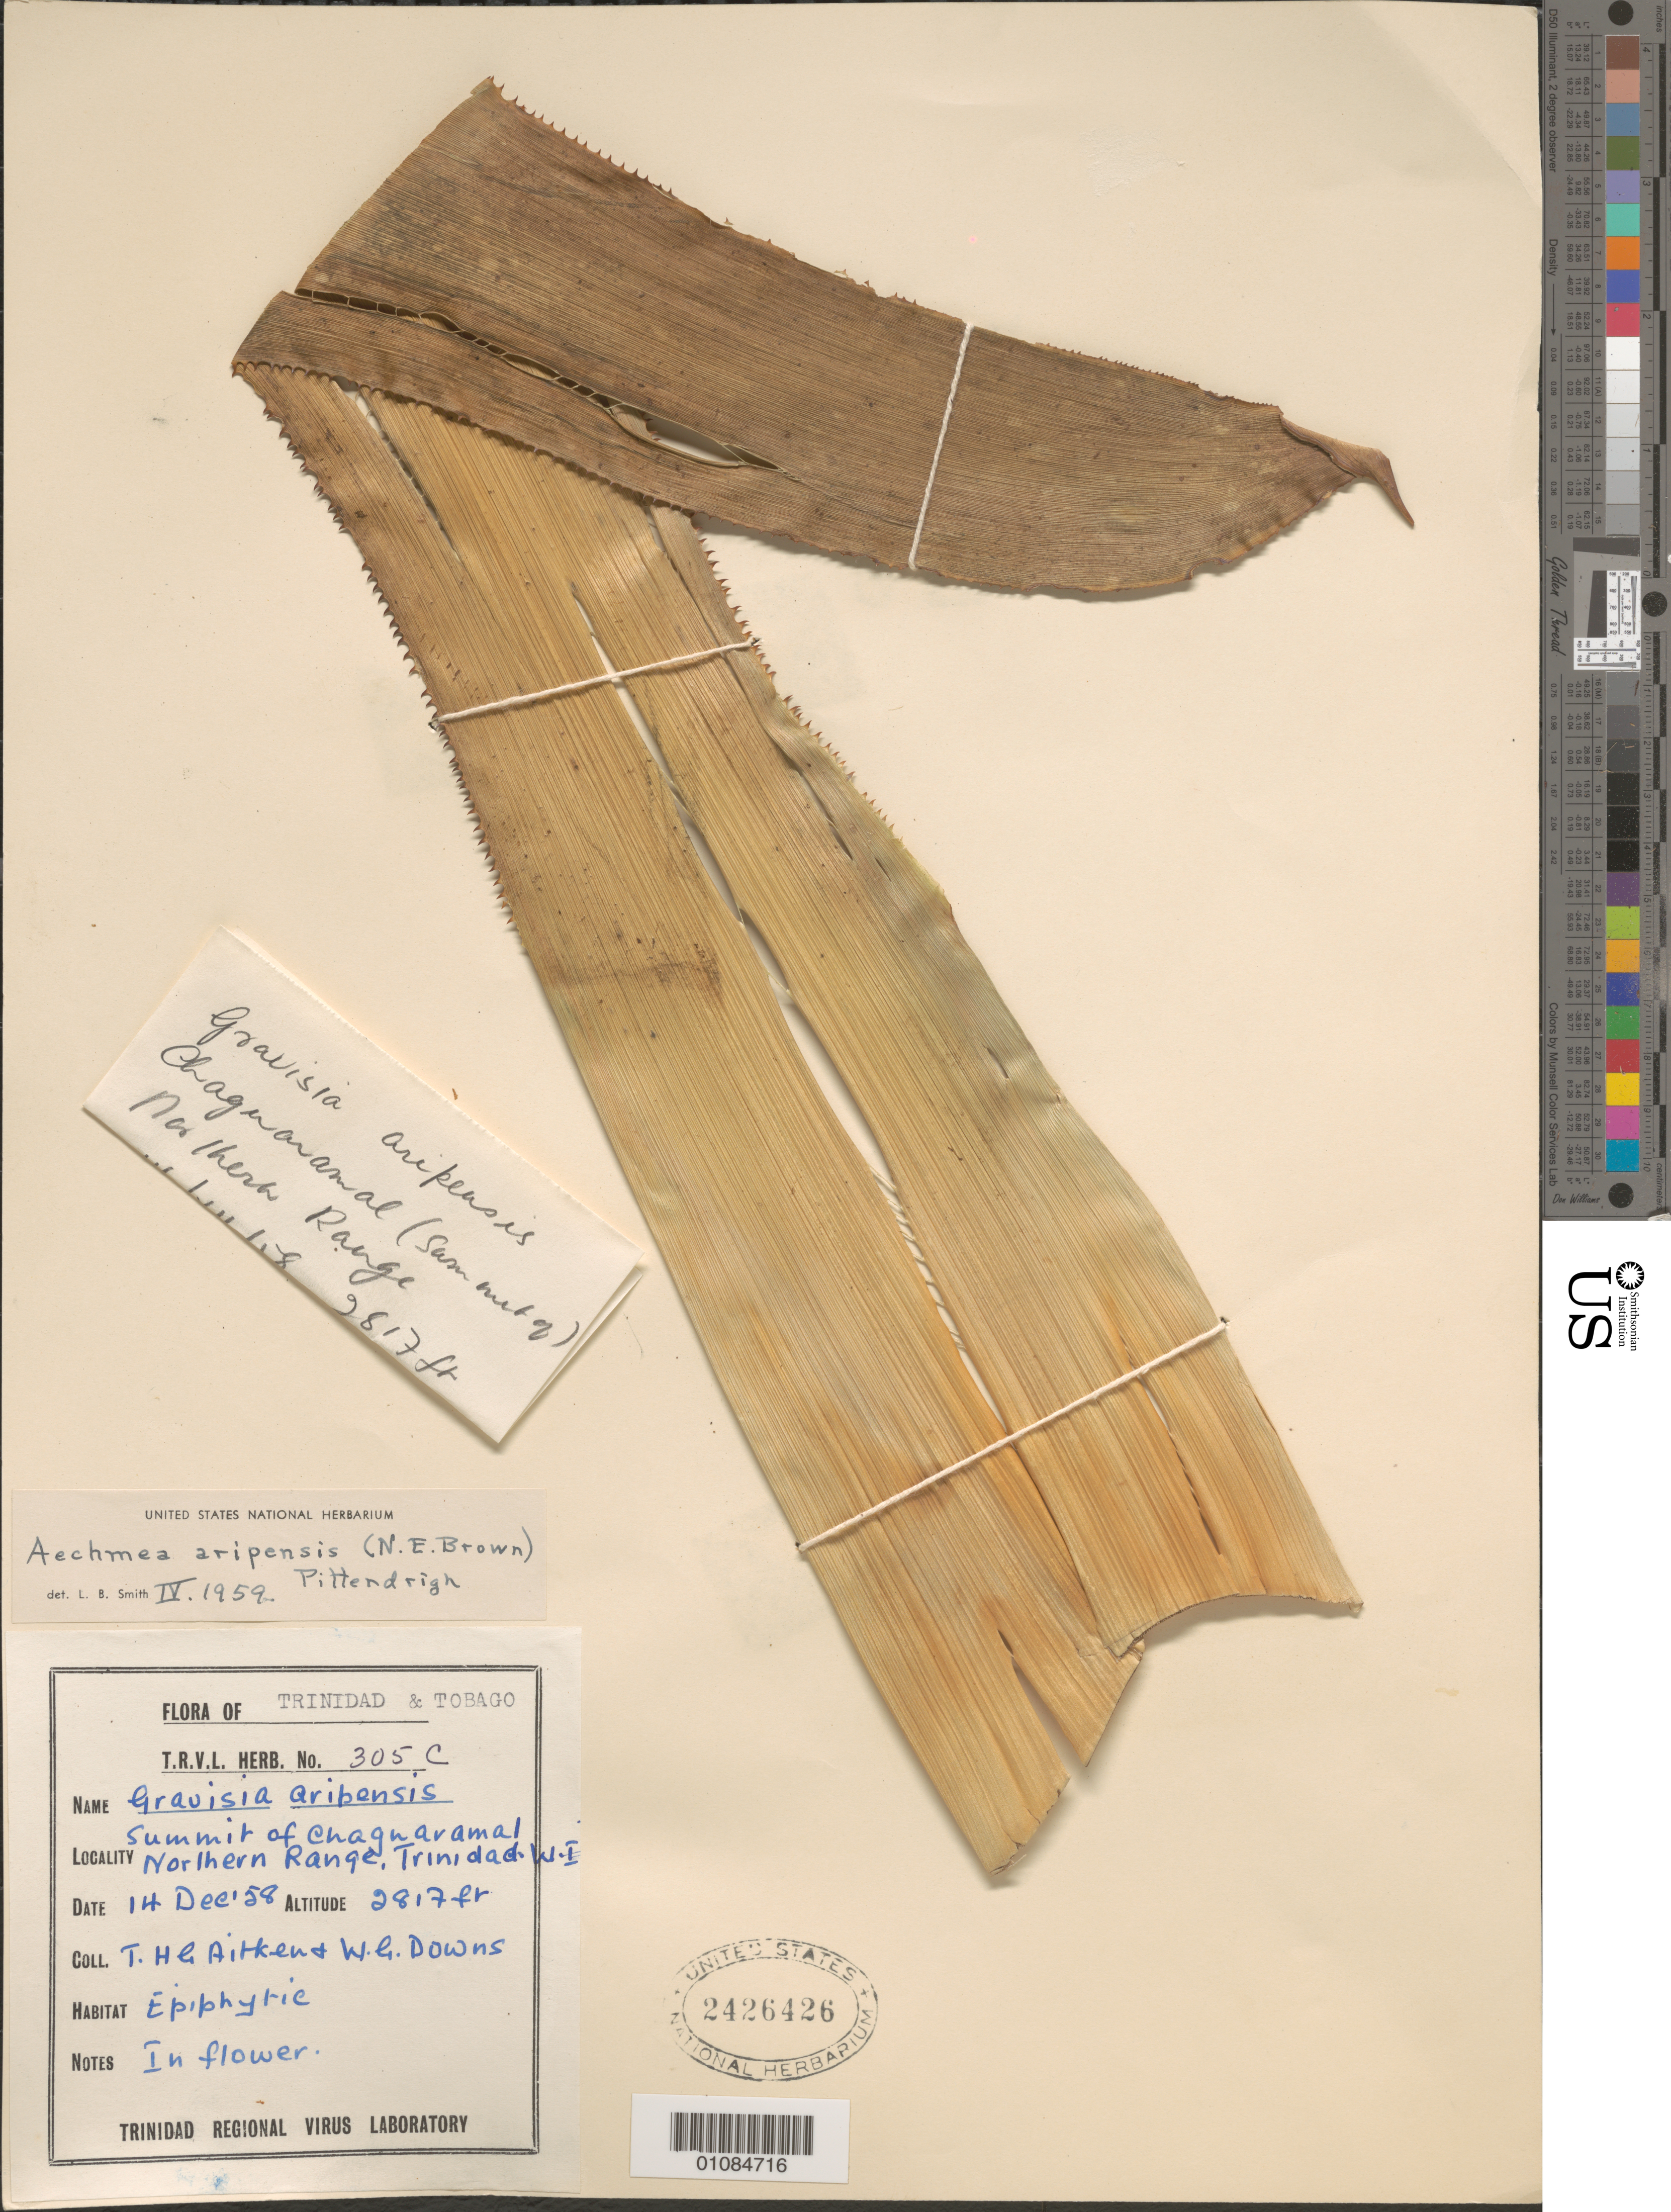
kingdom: Plantae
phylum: Tracheophyta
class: Liliopsida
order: Poales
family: Bromeliaceae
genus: Aechmea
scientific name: Aechmea aripensis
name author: (N.E. Br.) Pittendr.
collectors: T. Aitken & W. G. Downs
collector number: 305C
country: Trinidad and Tobago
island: Trinidad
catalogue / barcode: US 2426426